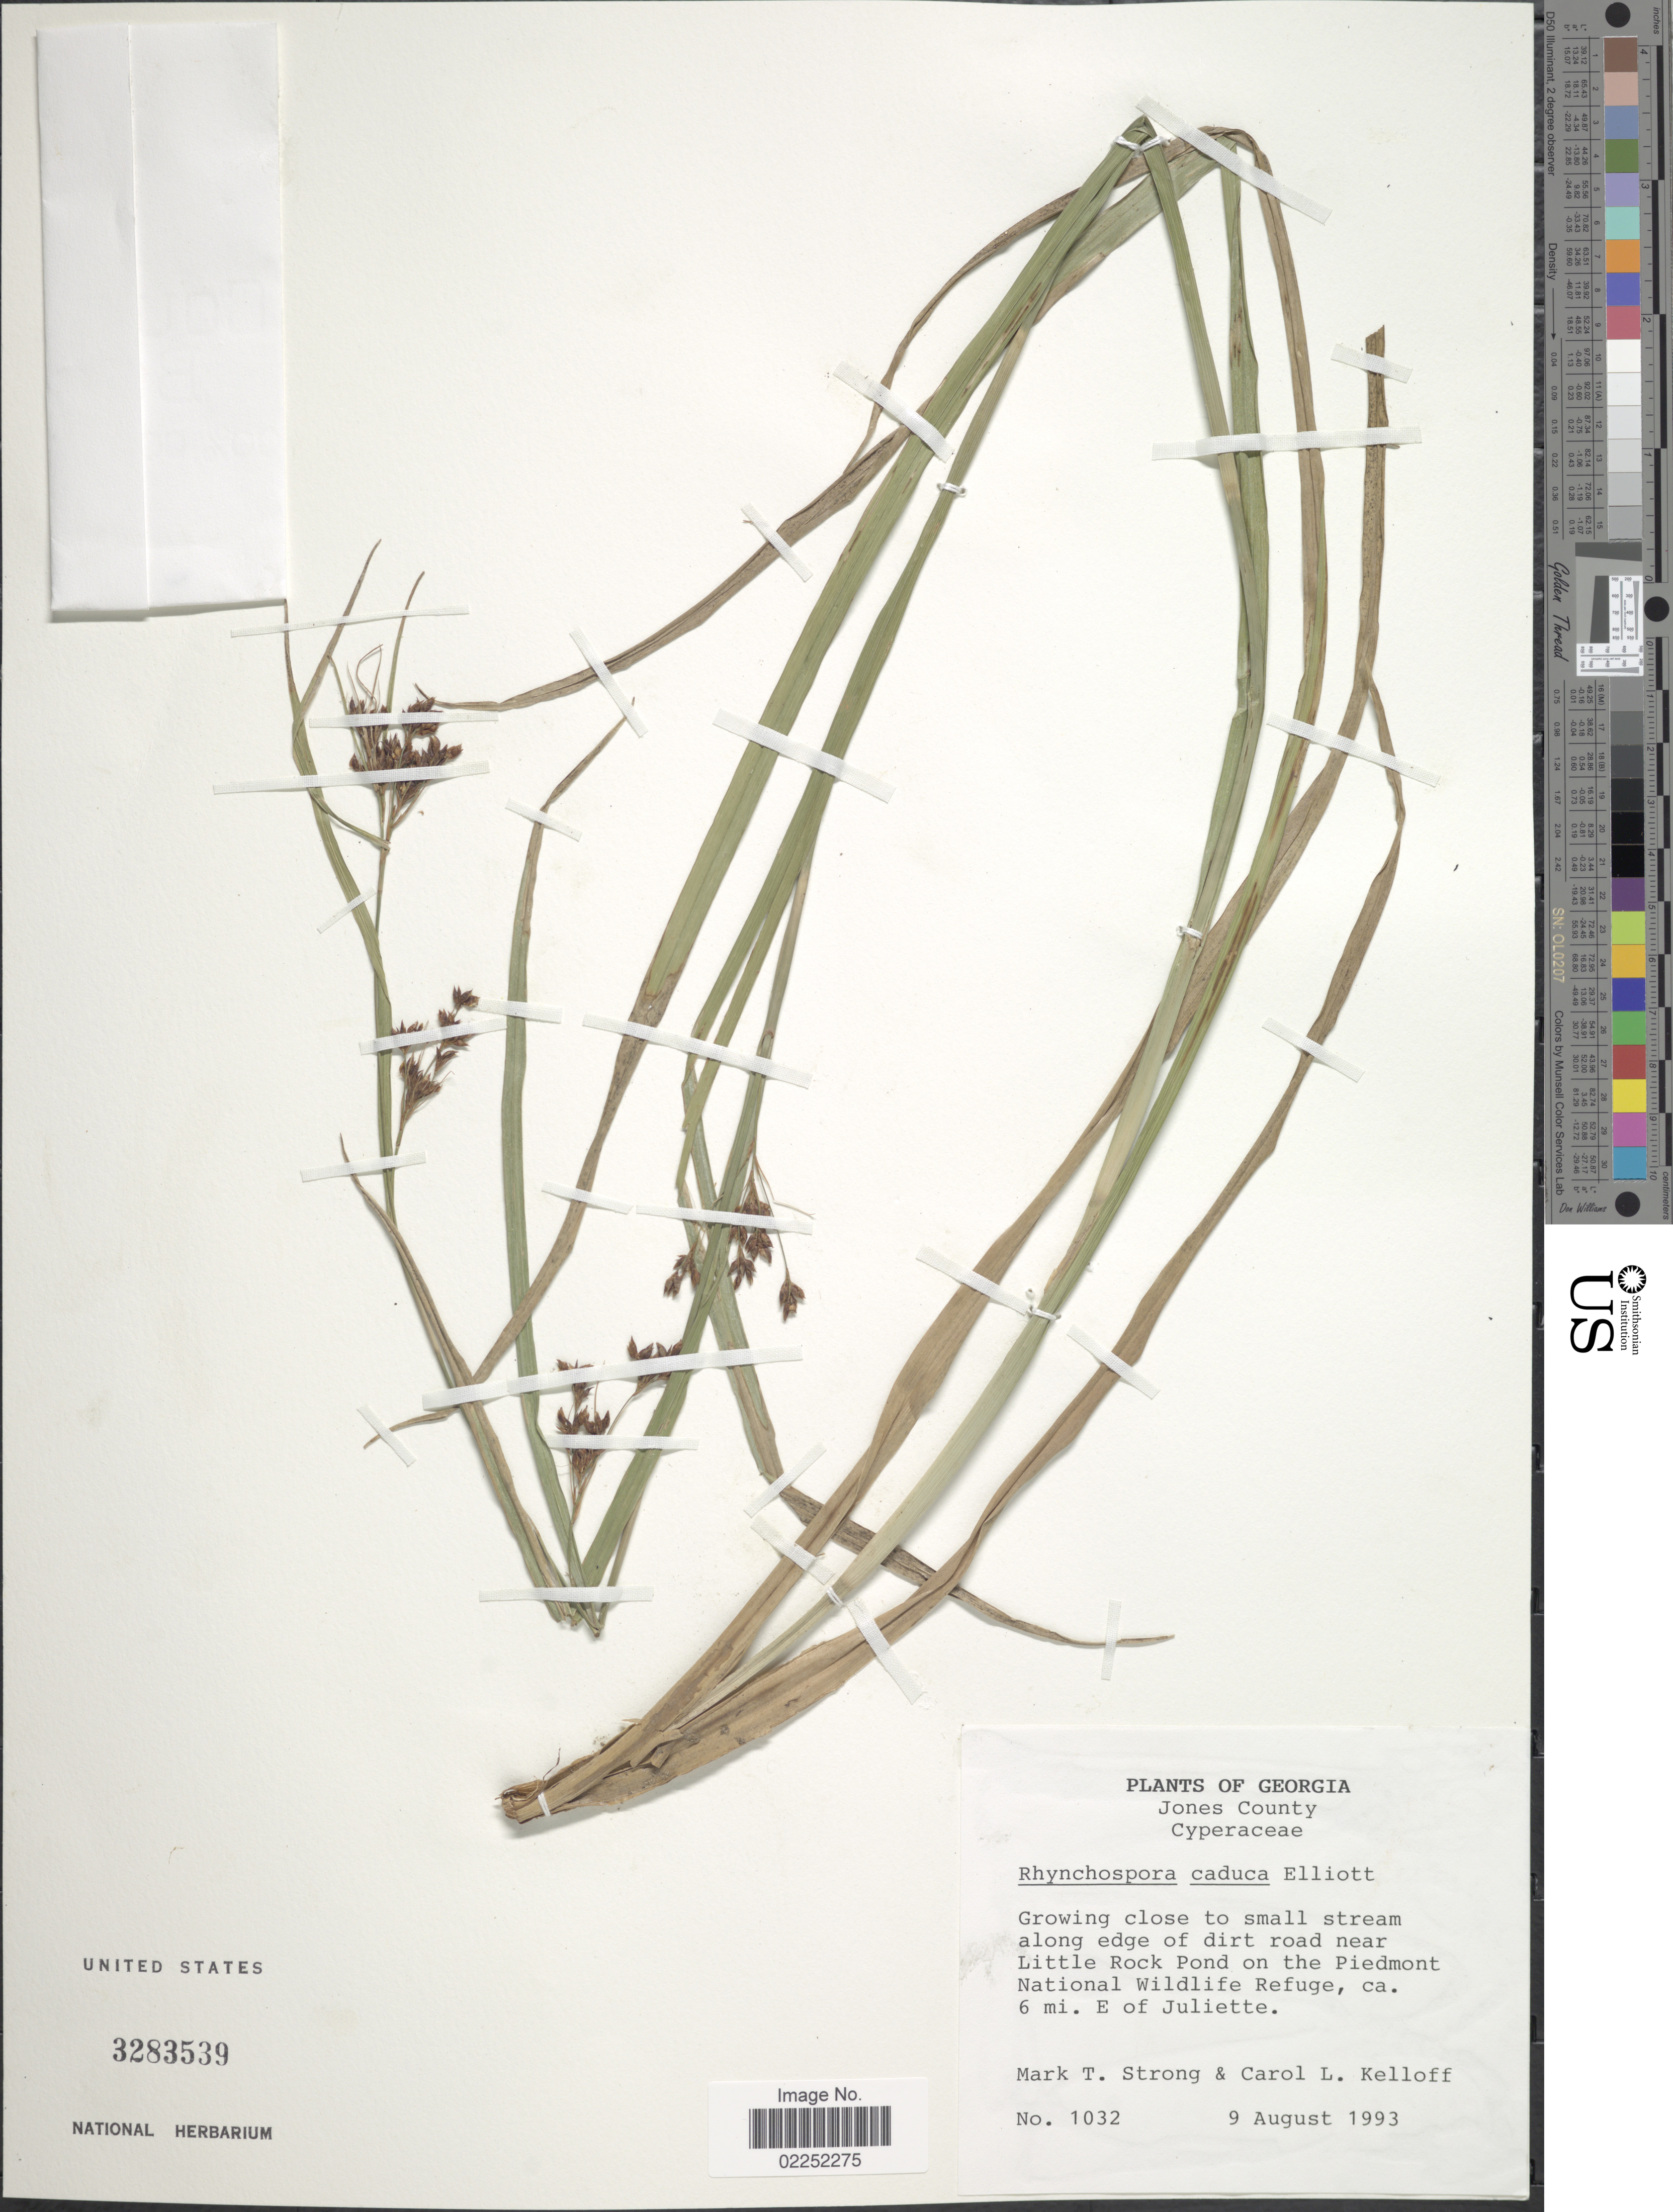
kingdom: Plantae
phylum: Tracheophyta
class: Liliopsida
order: Poales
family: Cyperaceae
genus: Rhynchospora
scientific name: Rhynchospora caduca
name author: Elliott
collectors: M. T. Strong & C. L. Kelloff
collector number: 1032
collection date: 1993-08-09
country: United States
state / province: Georgia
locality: Jones County, growing close to small stream along edge of dirt road near Little Rock Pond on the Piedmont National Wildlife Refuge, ca. 6 mi E of Juliette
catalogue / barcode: US 3283539